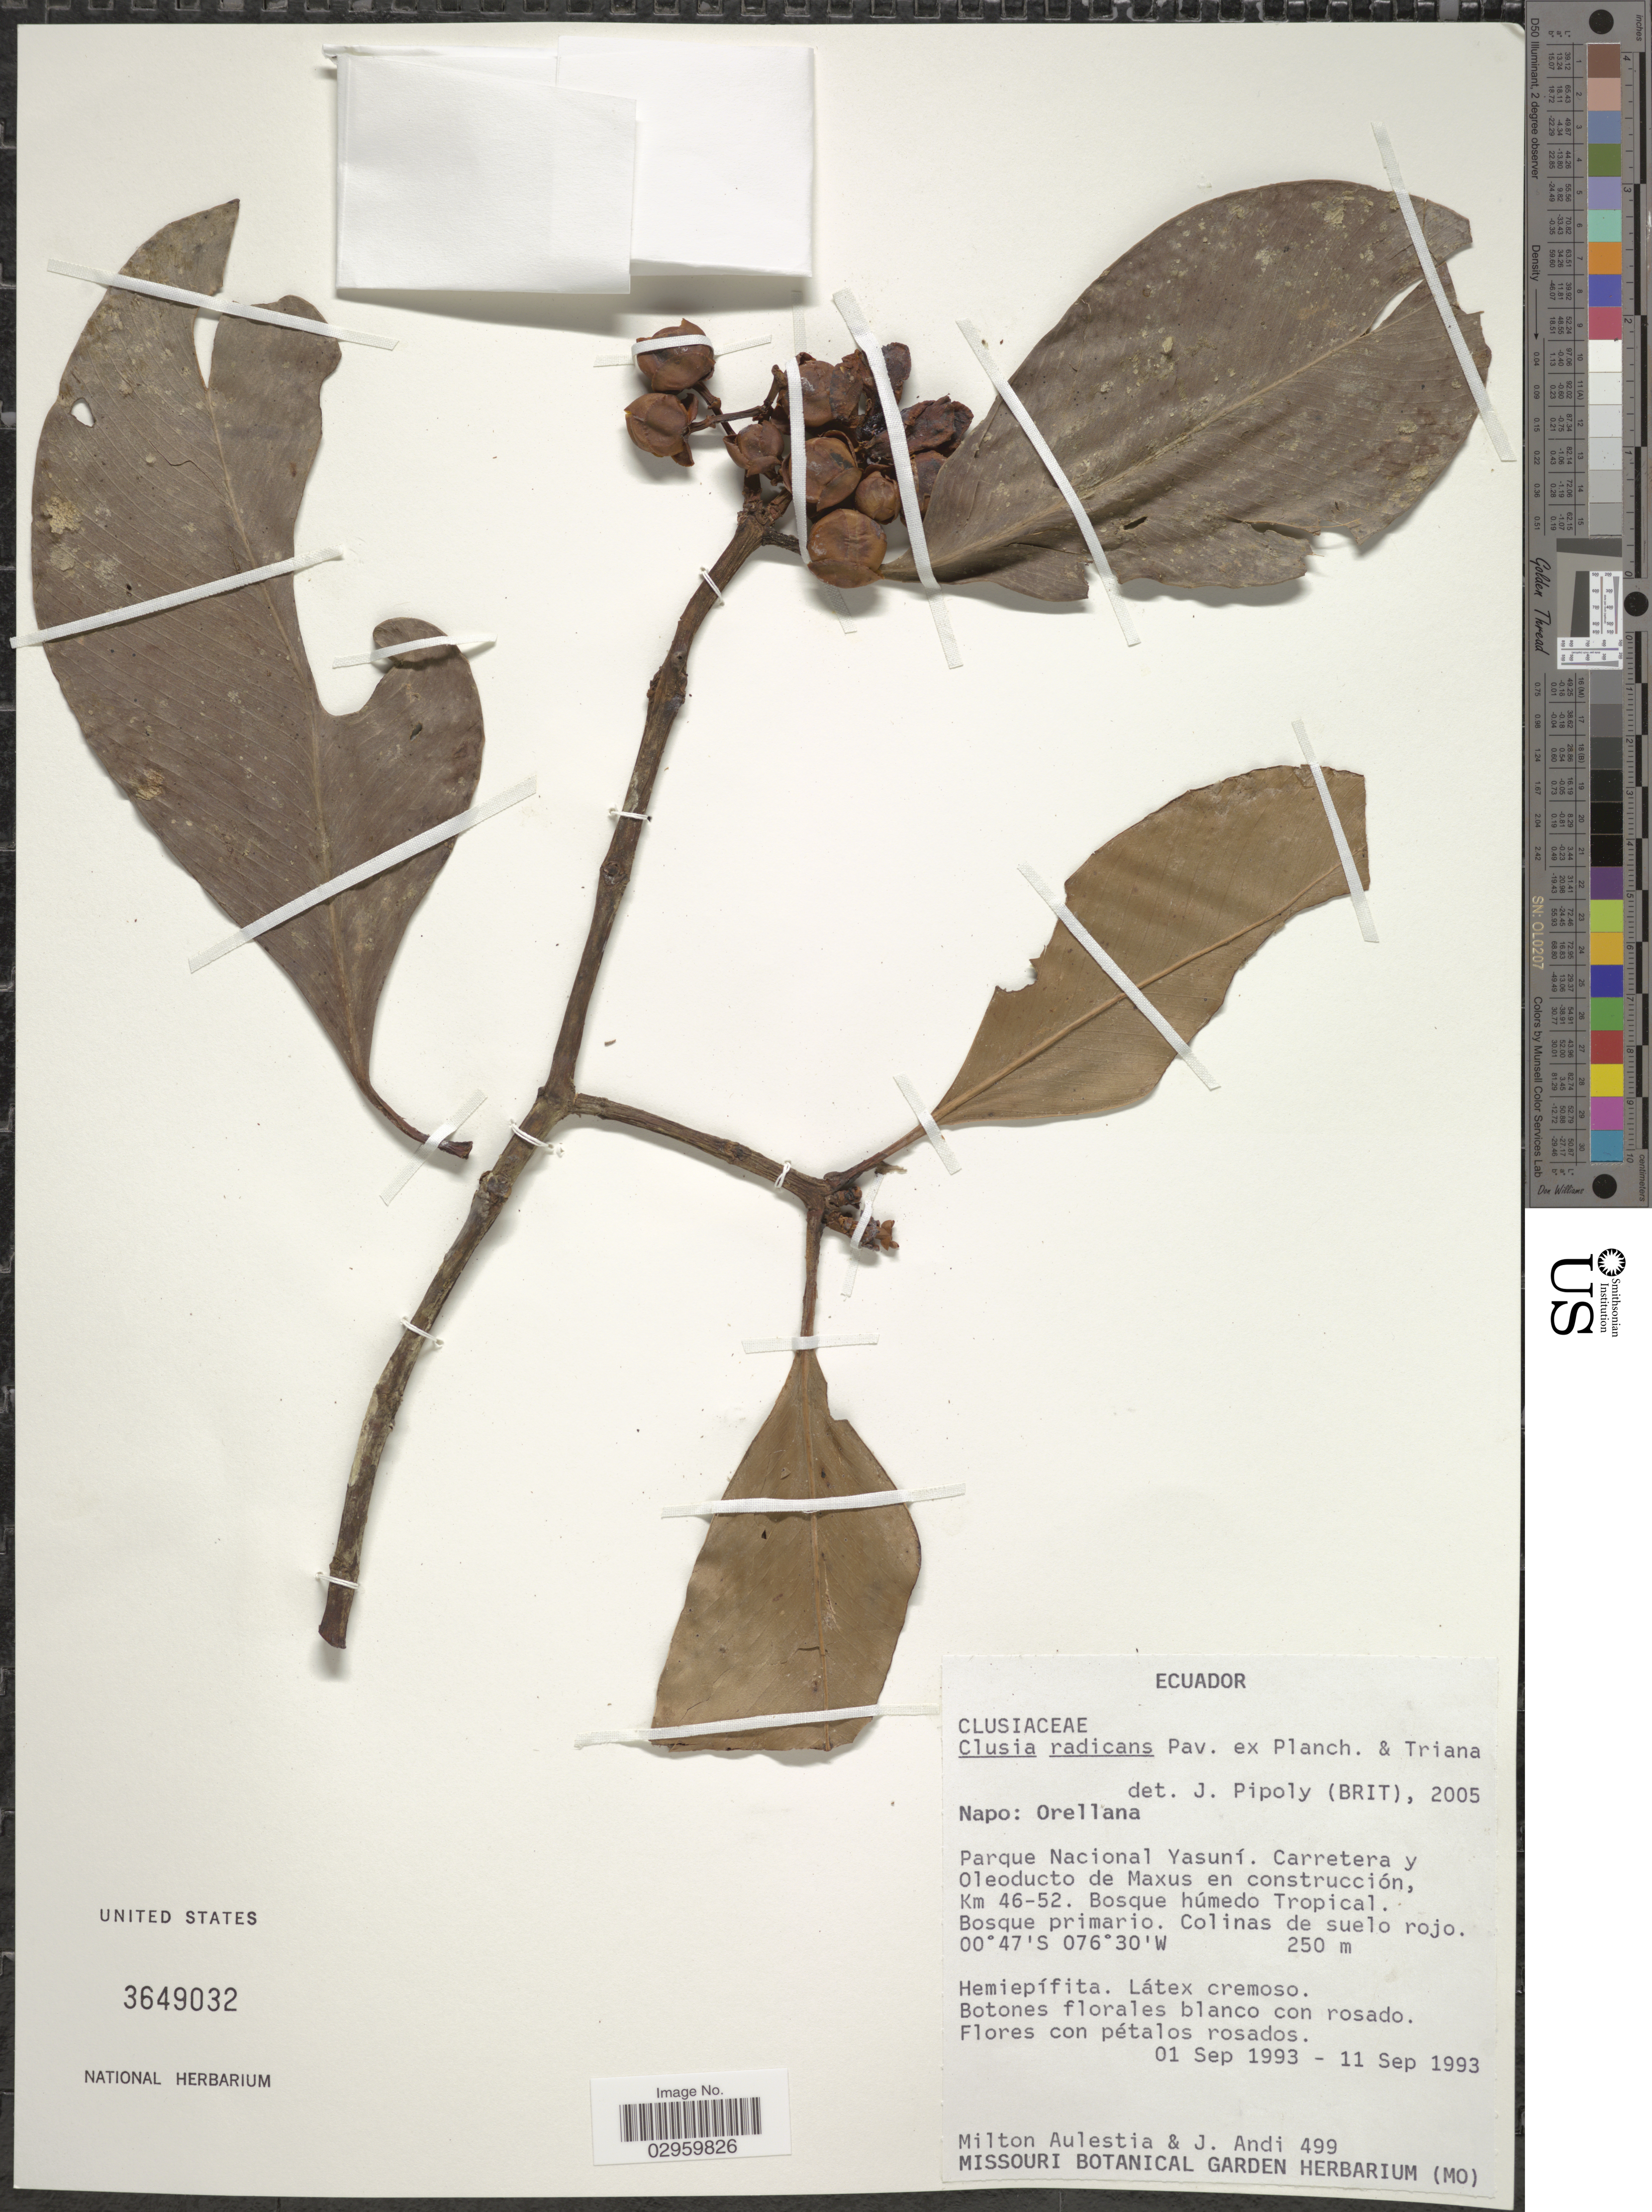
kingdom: Plantae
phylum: Tracheophyta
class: Magnoliopsida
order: Malpighiales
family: Clusiaceae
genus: Clusia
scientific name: Clusia radicans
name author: Pav. ex Planch. & Triana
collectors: M. Aulestia & J. Andi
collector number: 499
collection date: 1993-09-01/1993-09-11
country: Ecuador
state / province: Napo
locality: Orellana, Parque Nacional Yasuní, Carretera y Oleoducto de Maxus en construcción, Km 46-52.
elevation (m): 250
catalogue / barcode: US 3649032